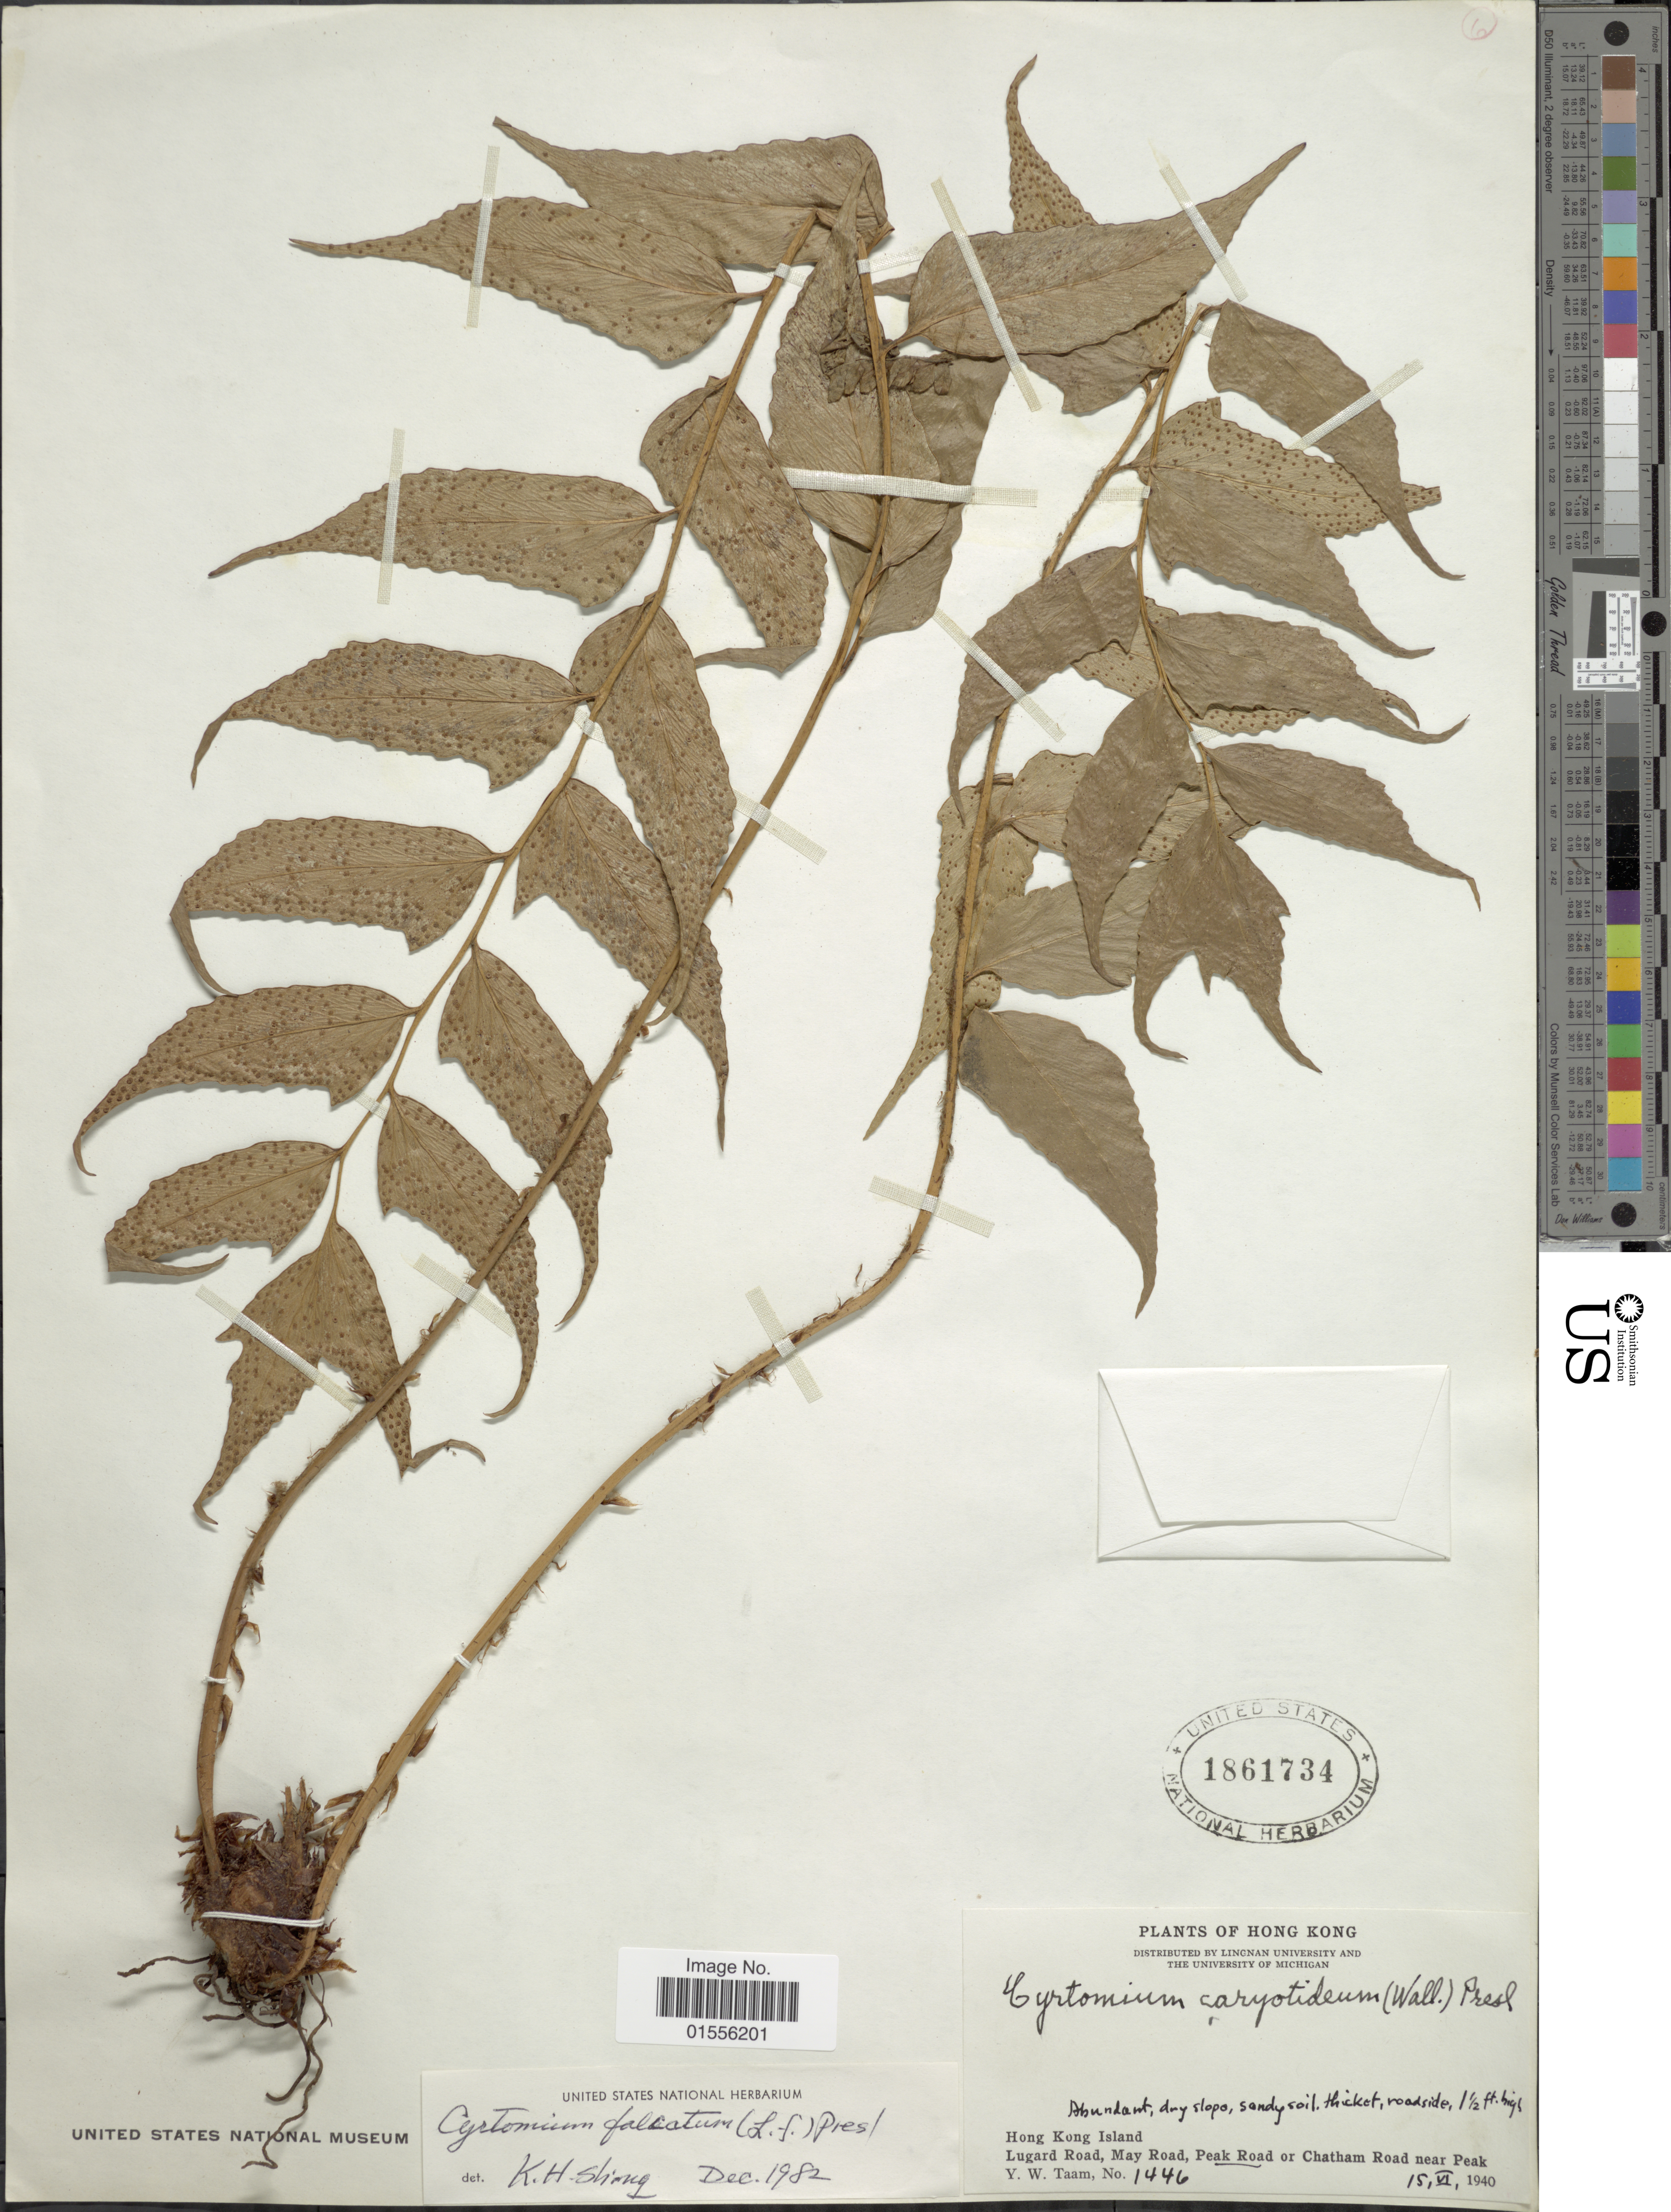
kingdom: Plantae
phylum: Tracheophyta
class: Polypodiopsida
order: Polypodiales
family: Dryopteridaceae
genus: Cyrtomium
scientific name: Cyrtomium falcatum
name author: (L. f.) C. Presl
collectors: Y. W. Taam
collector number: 1446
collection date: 1940-06-15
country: China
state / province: Hong Kong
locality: Hong Kong Island, Lugard Road, May Road, Peak Road or Chatham Road near Peak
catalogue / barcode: US 1861734